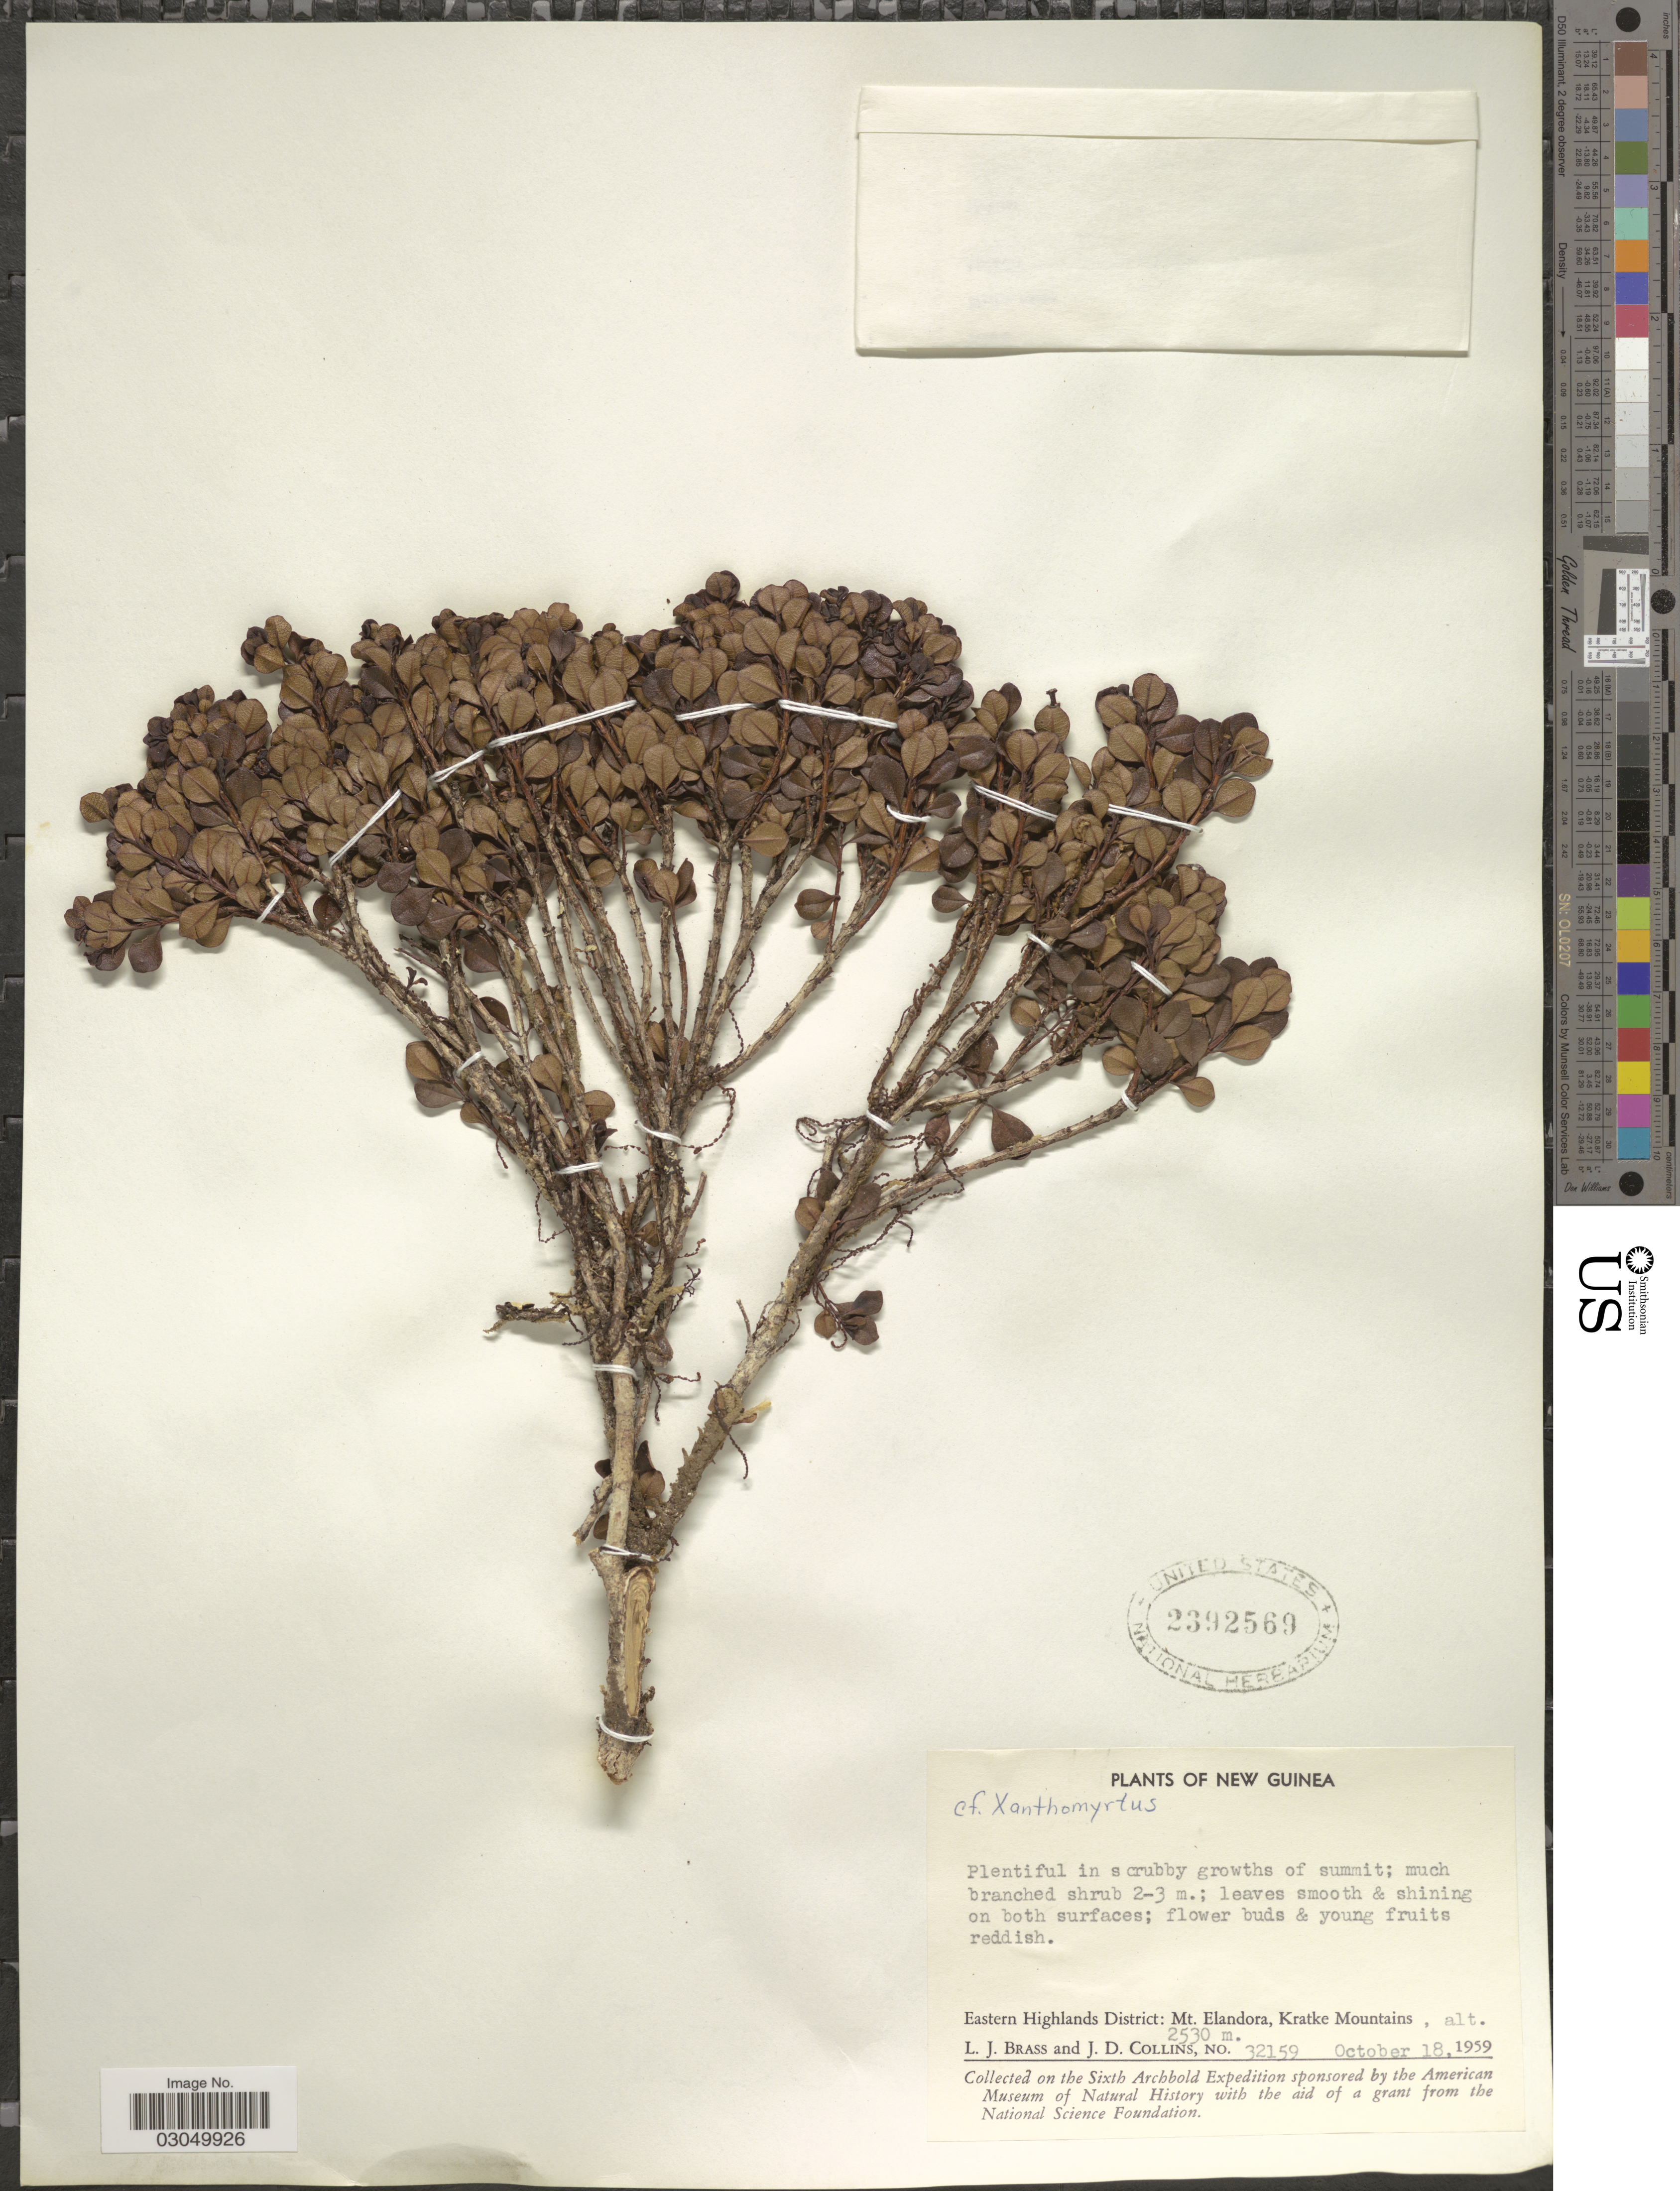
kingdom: Plantae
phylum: Tracheophyta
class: Magnoliopsida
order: Myrtales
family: Myrtaceae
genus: Xanthomyrtus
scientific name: Xanthomyrtus sp.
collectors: L. J. Brass & J. Collins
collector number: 32159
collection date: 1959-10-18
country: Papua New Guinea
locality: New Guinea. Eastern Highlands District: Mt. Elandora, Kratke Mountains.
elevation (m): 2530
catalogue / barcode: US 2392569